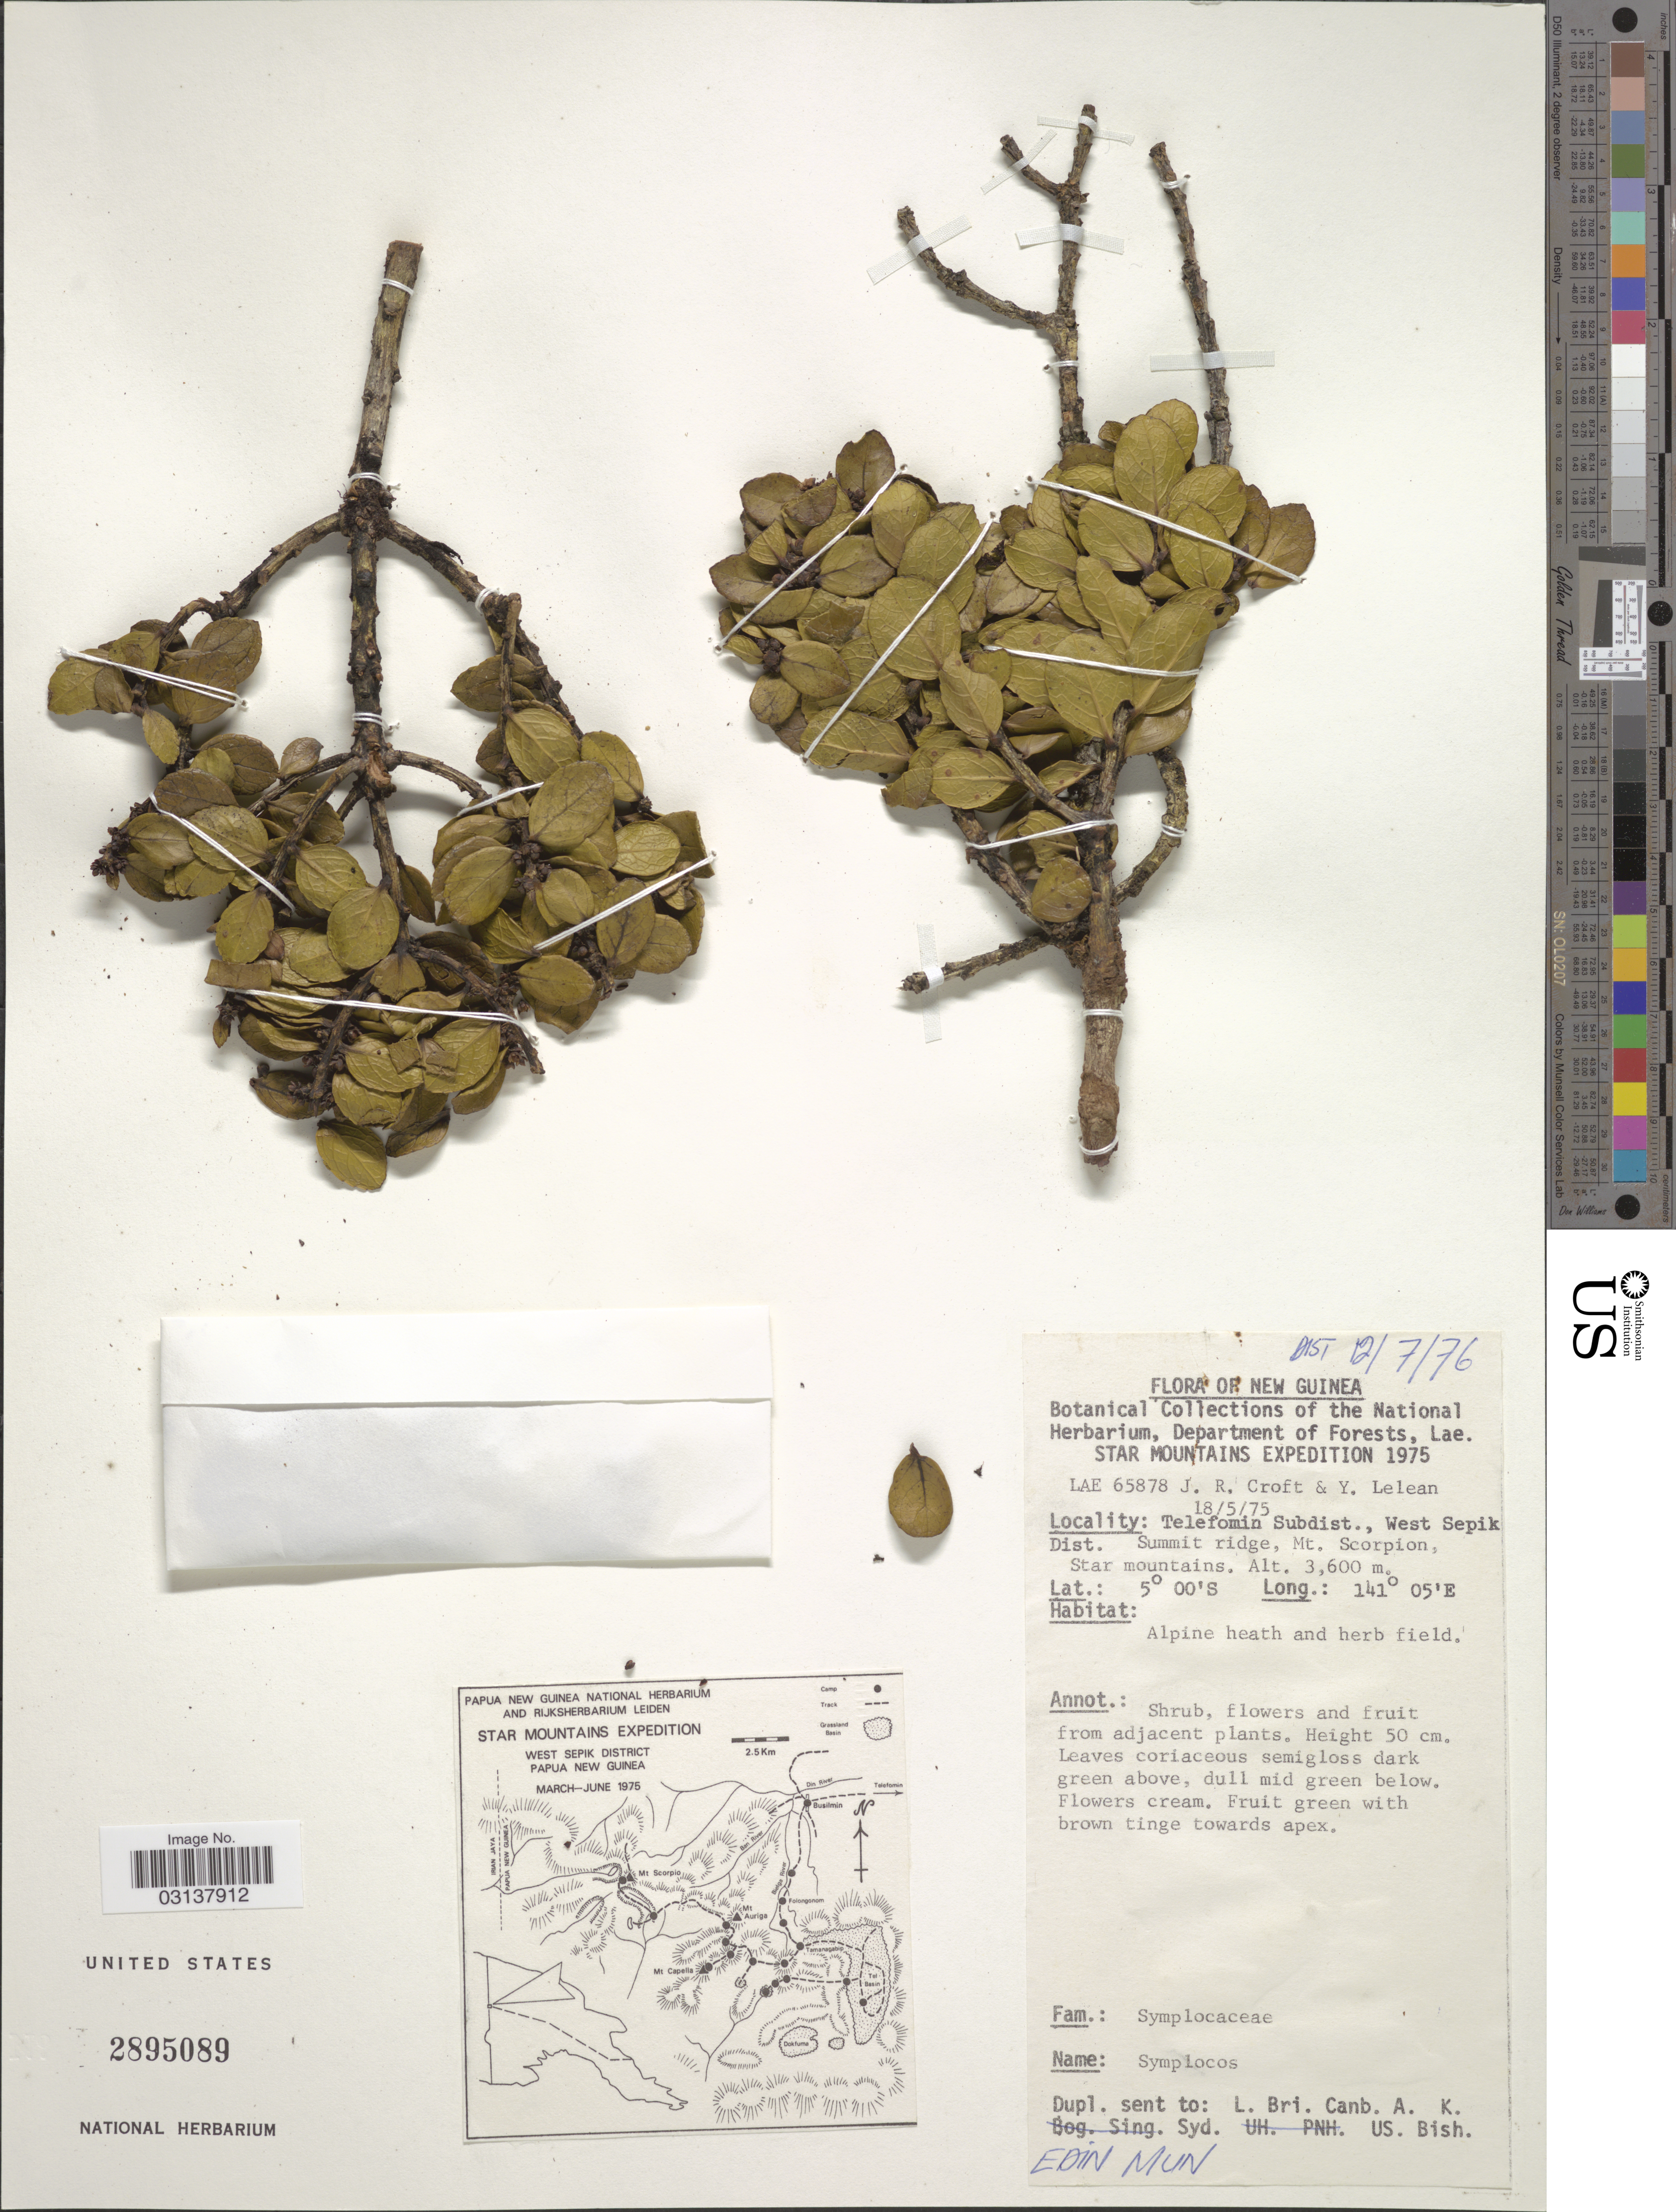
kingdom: Plantae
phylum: Tracheophyta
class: Magnoliopsida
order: Ericales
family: Symplocaceae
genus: Symplocos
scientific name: Symplocos sp.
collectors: J. R. Croft & Y. Lelean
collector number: LAE65878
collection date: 1975-05-18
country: Papua New Guinea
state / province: Sandaun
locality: New Guinea. Telefomin Subdist., West Sepik Dist. Summit ridge, Mt. Scorpion, Star mountains.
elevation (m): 3600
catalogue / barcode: US 2895089